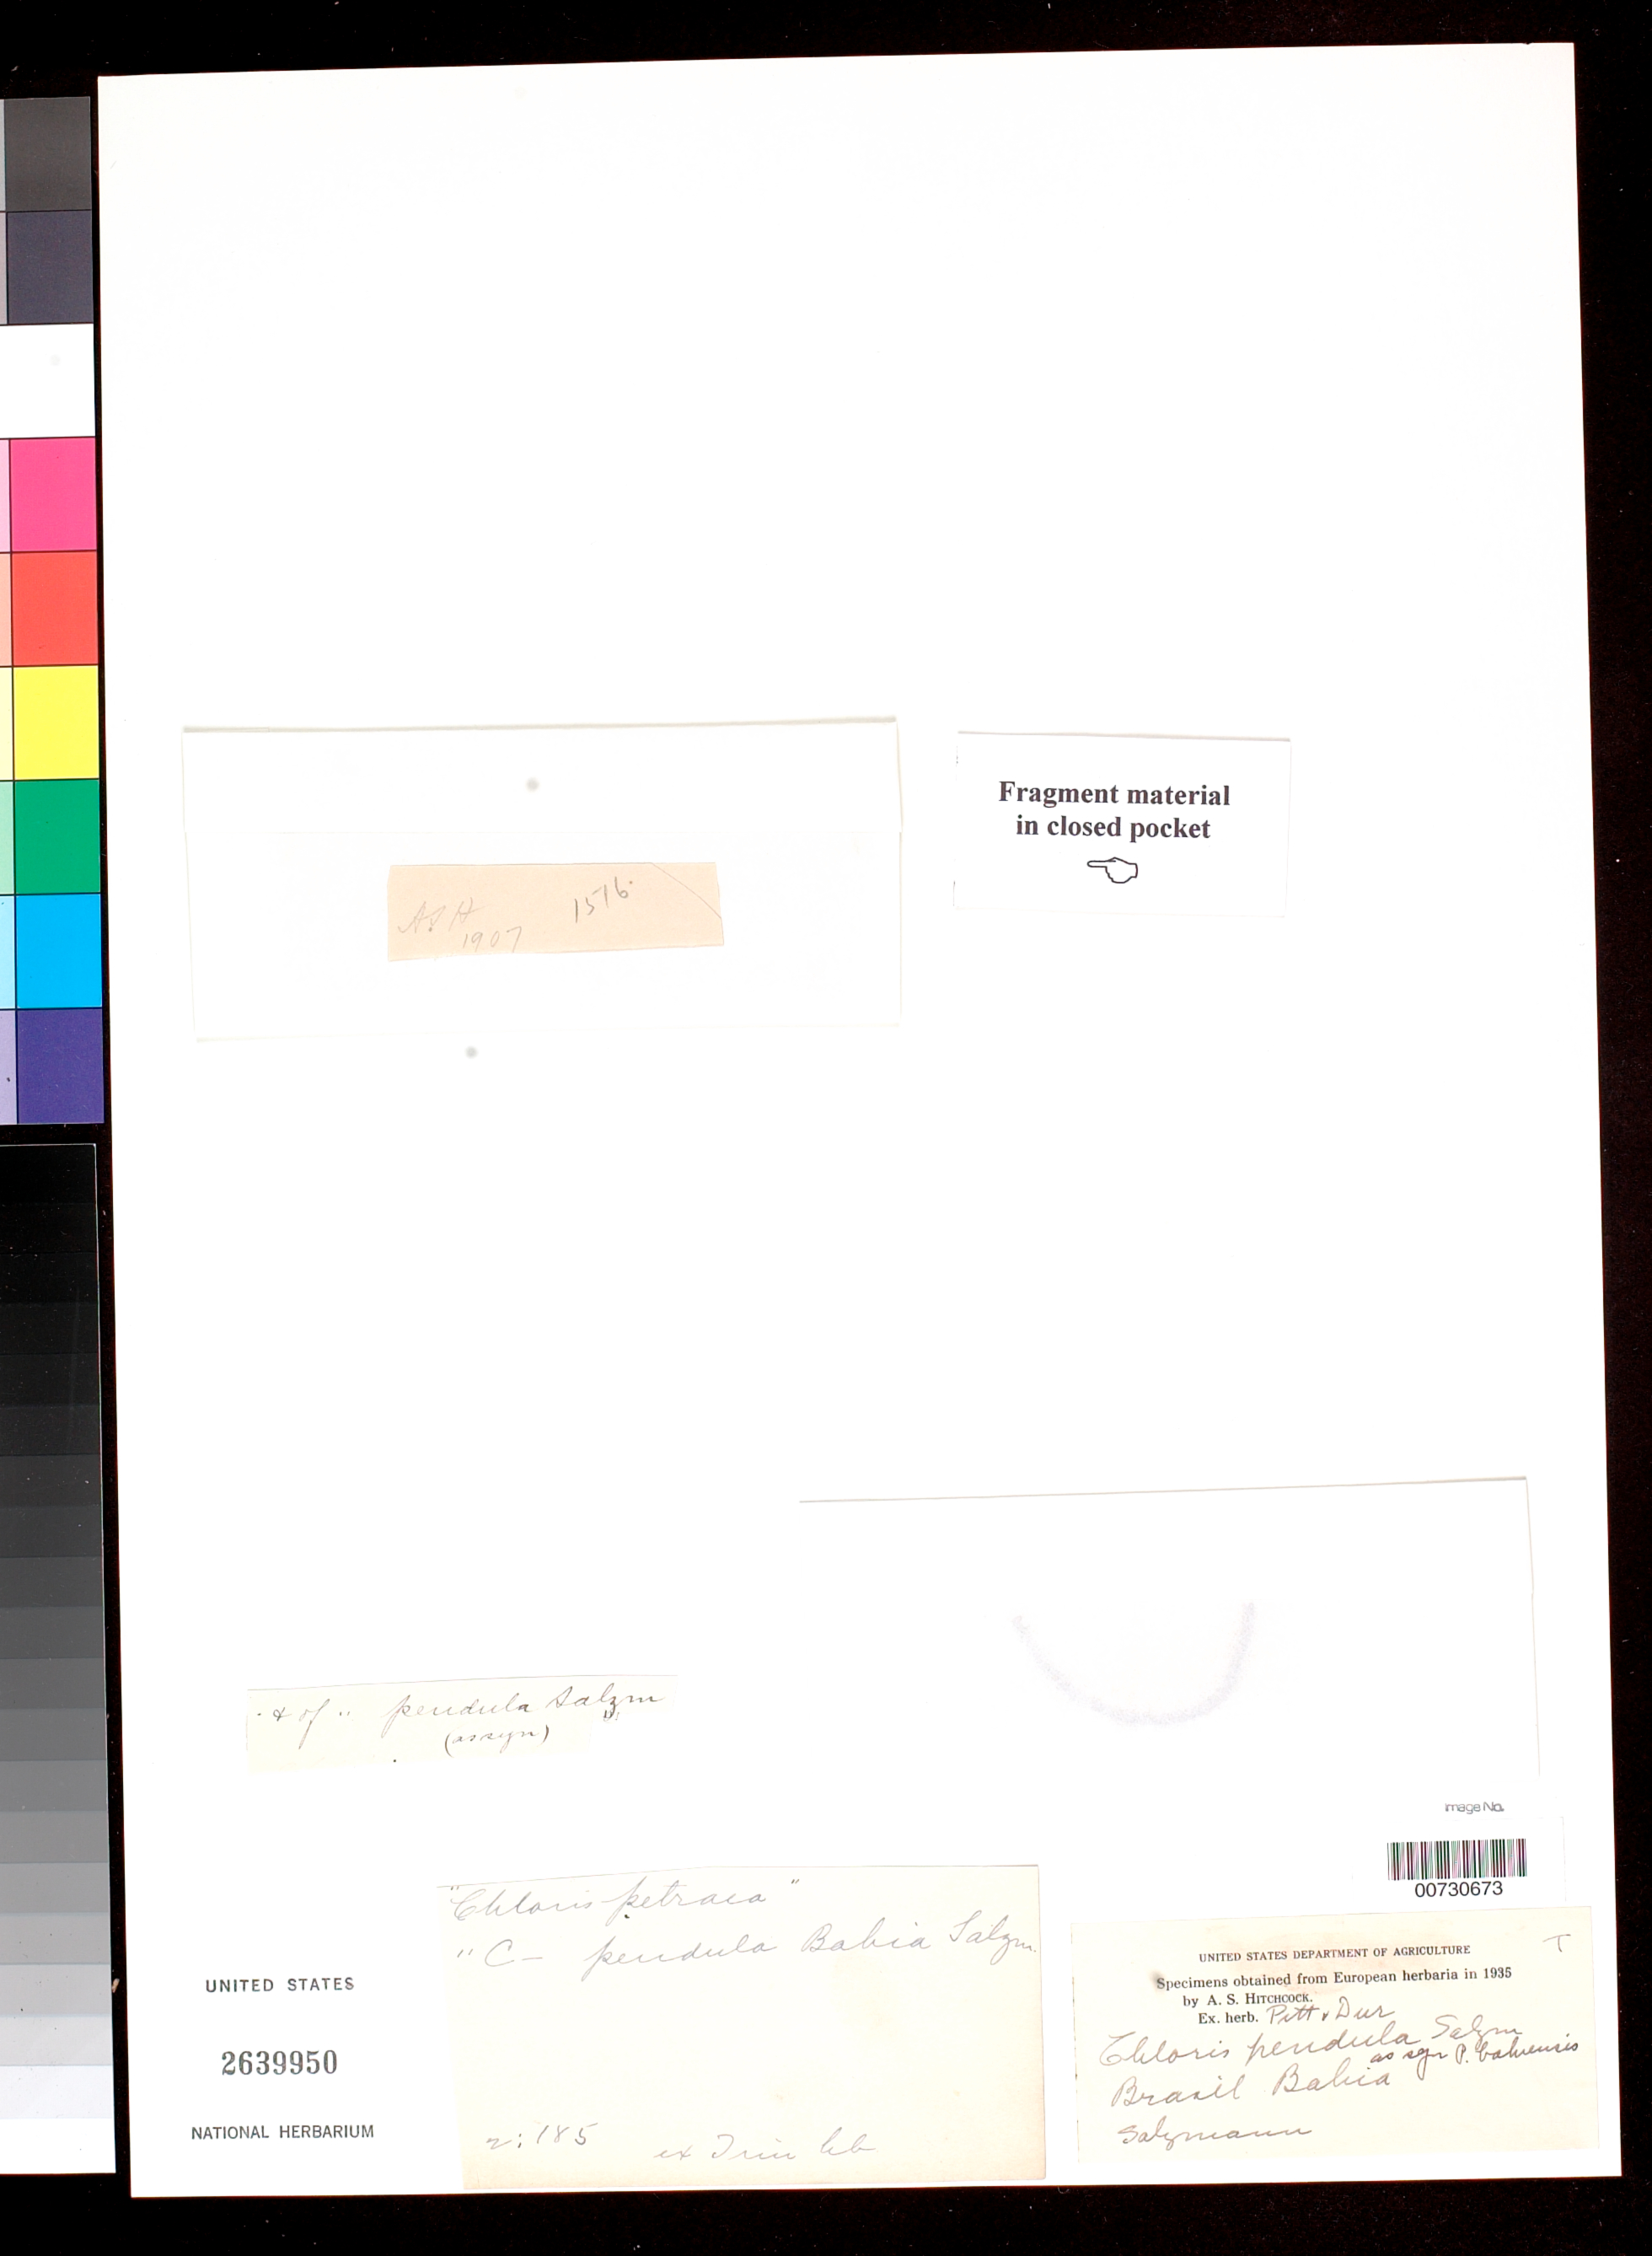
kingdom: Plantae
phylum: Tracheophyta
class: Liliopsida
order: Poales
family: Poaceae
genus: Chloris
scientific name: Chloris pendula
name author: Salzm. ex Steud.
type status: Isotype Fragment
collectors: P. Salzmann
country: Brazil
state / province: Bahia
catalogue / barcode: US 2639950